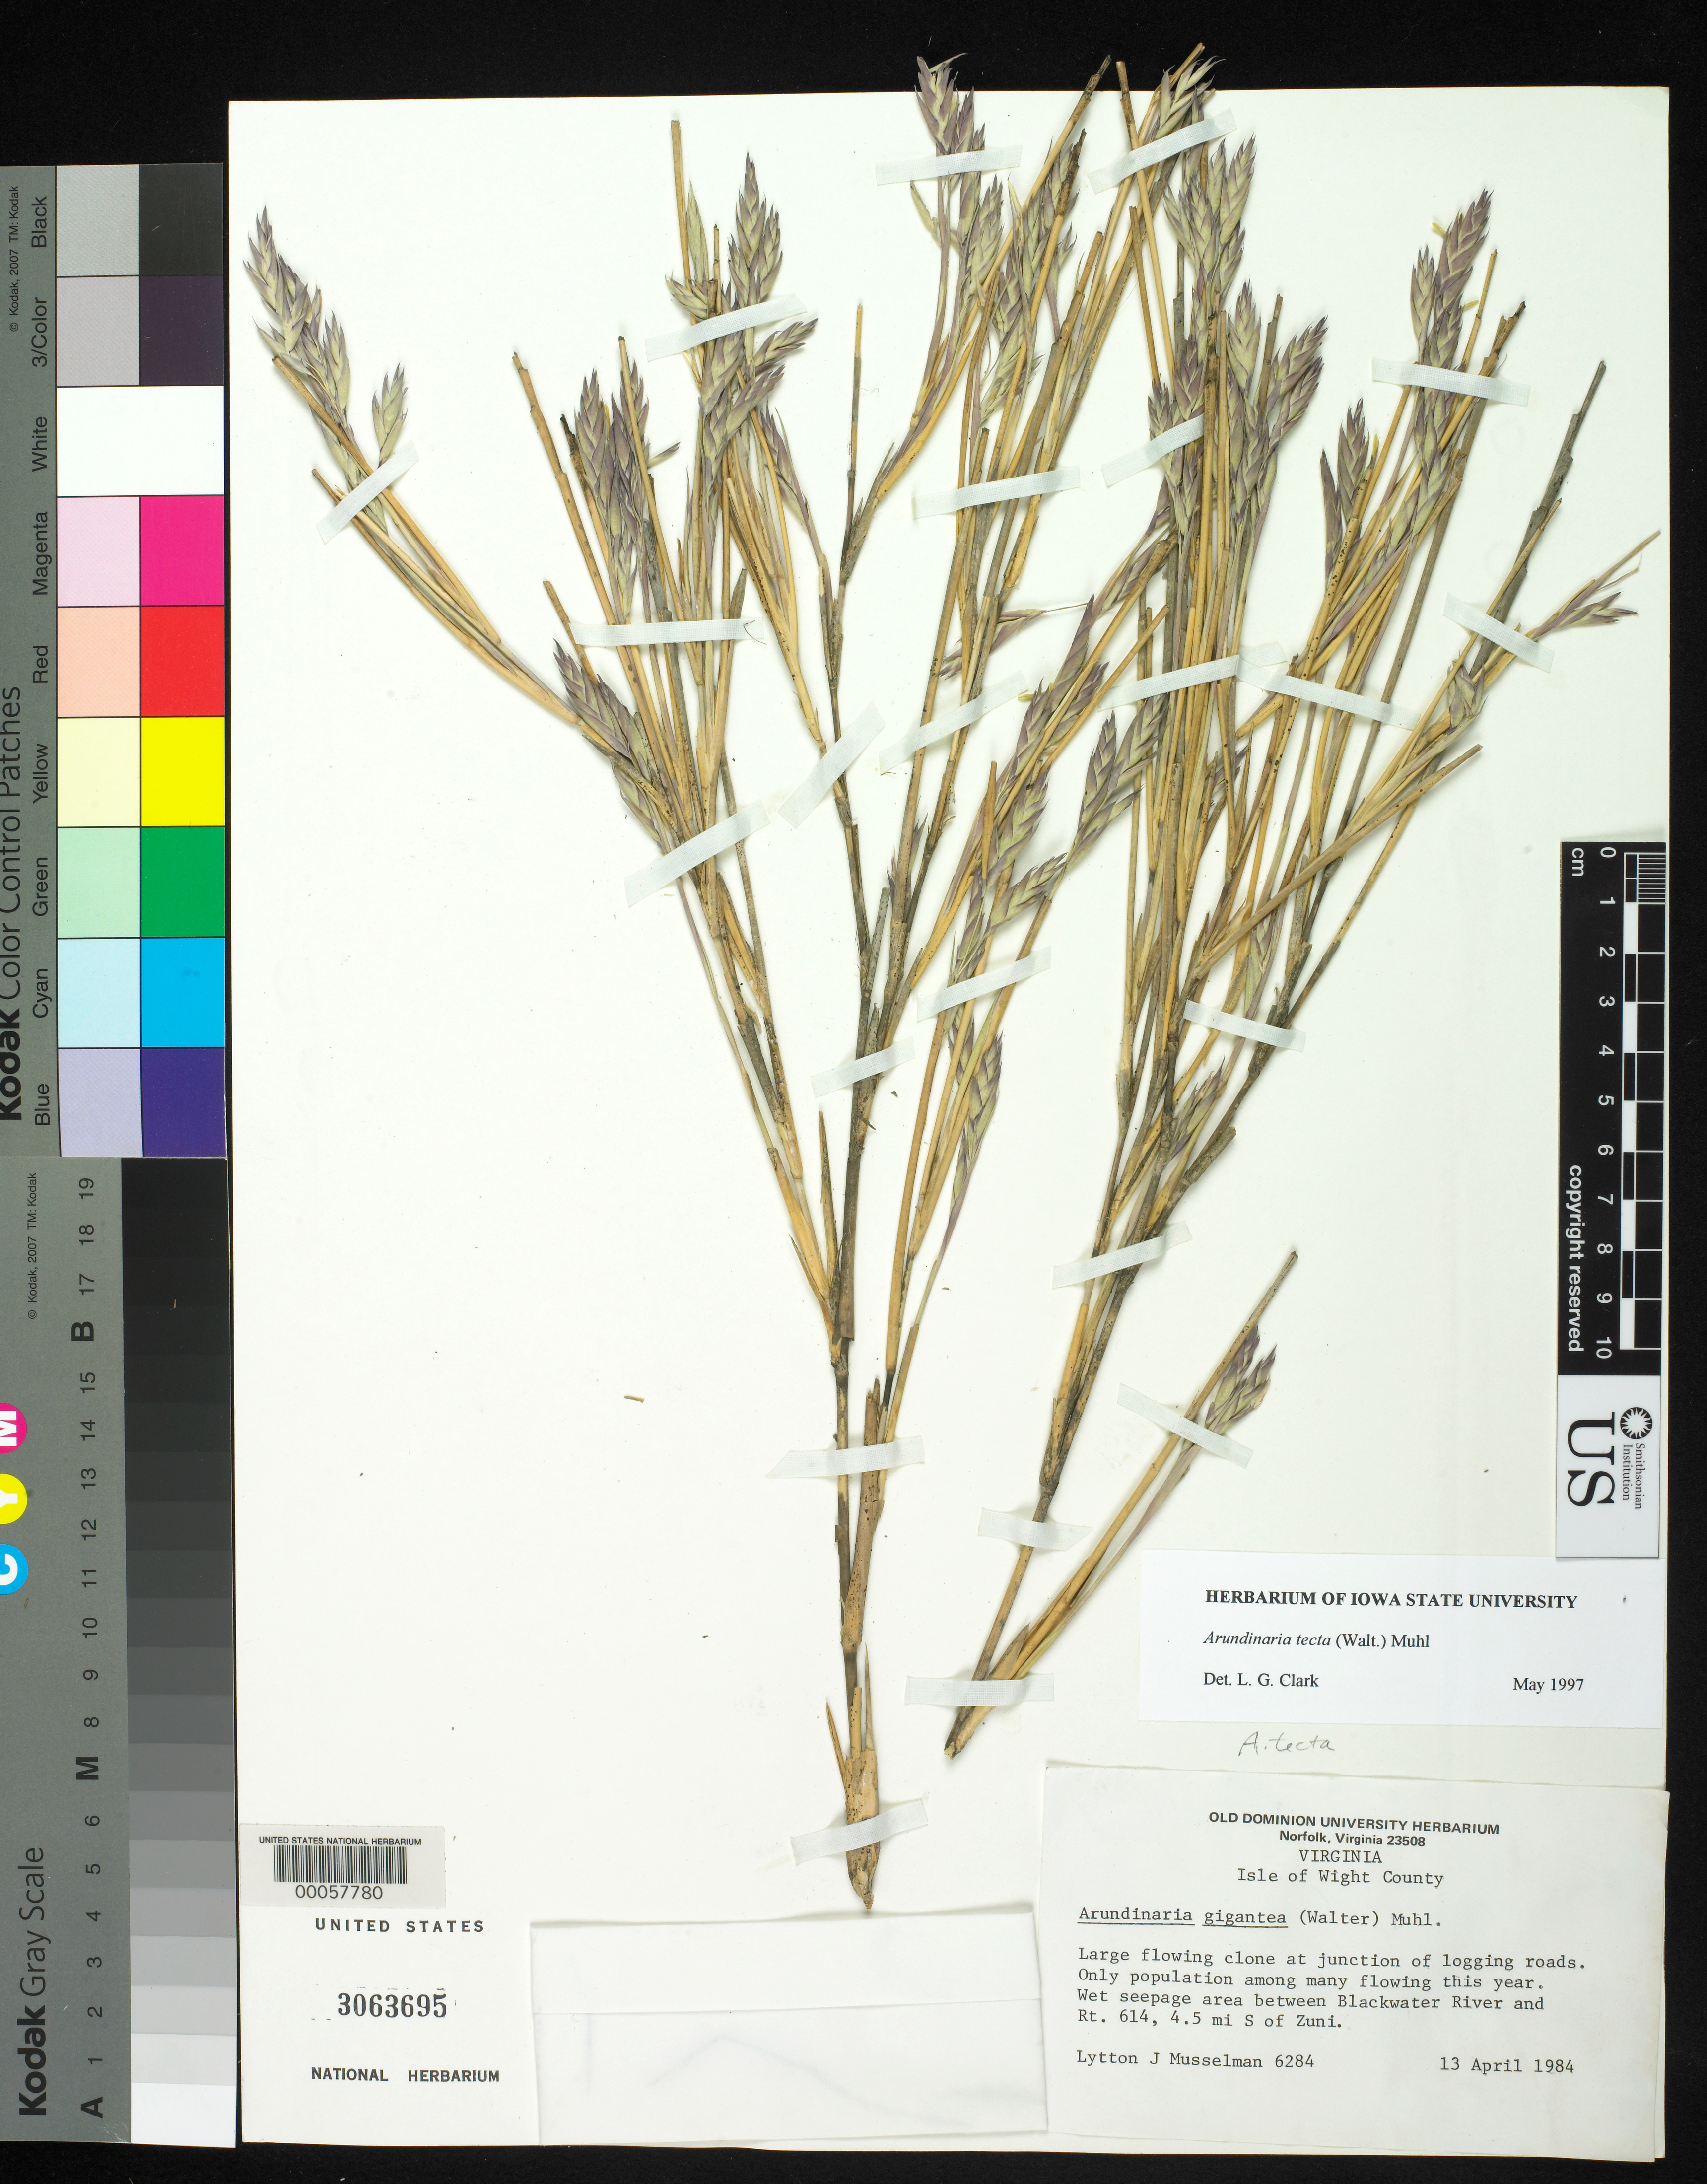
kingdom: Plantae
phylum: Tracheophyta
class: Liliopsida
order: Poales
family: Poaceae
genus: Arundinaria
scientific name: Arundinaria tecta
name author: (Walter) Muhl.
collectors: L. J. Musselman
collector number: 6284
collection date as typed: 13 Apr 1984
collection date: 1984-04-13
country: United States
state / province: Virginia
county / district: Isle of Wight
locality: Between blackwater river and rt. 614, 4.5 miles s of zuni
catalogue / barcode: US 3063695